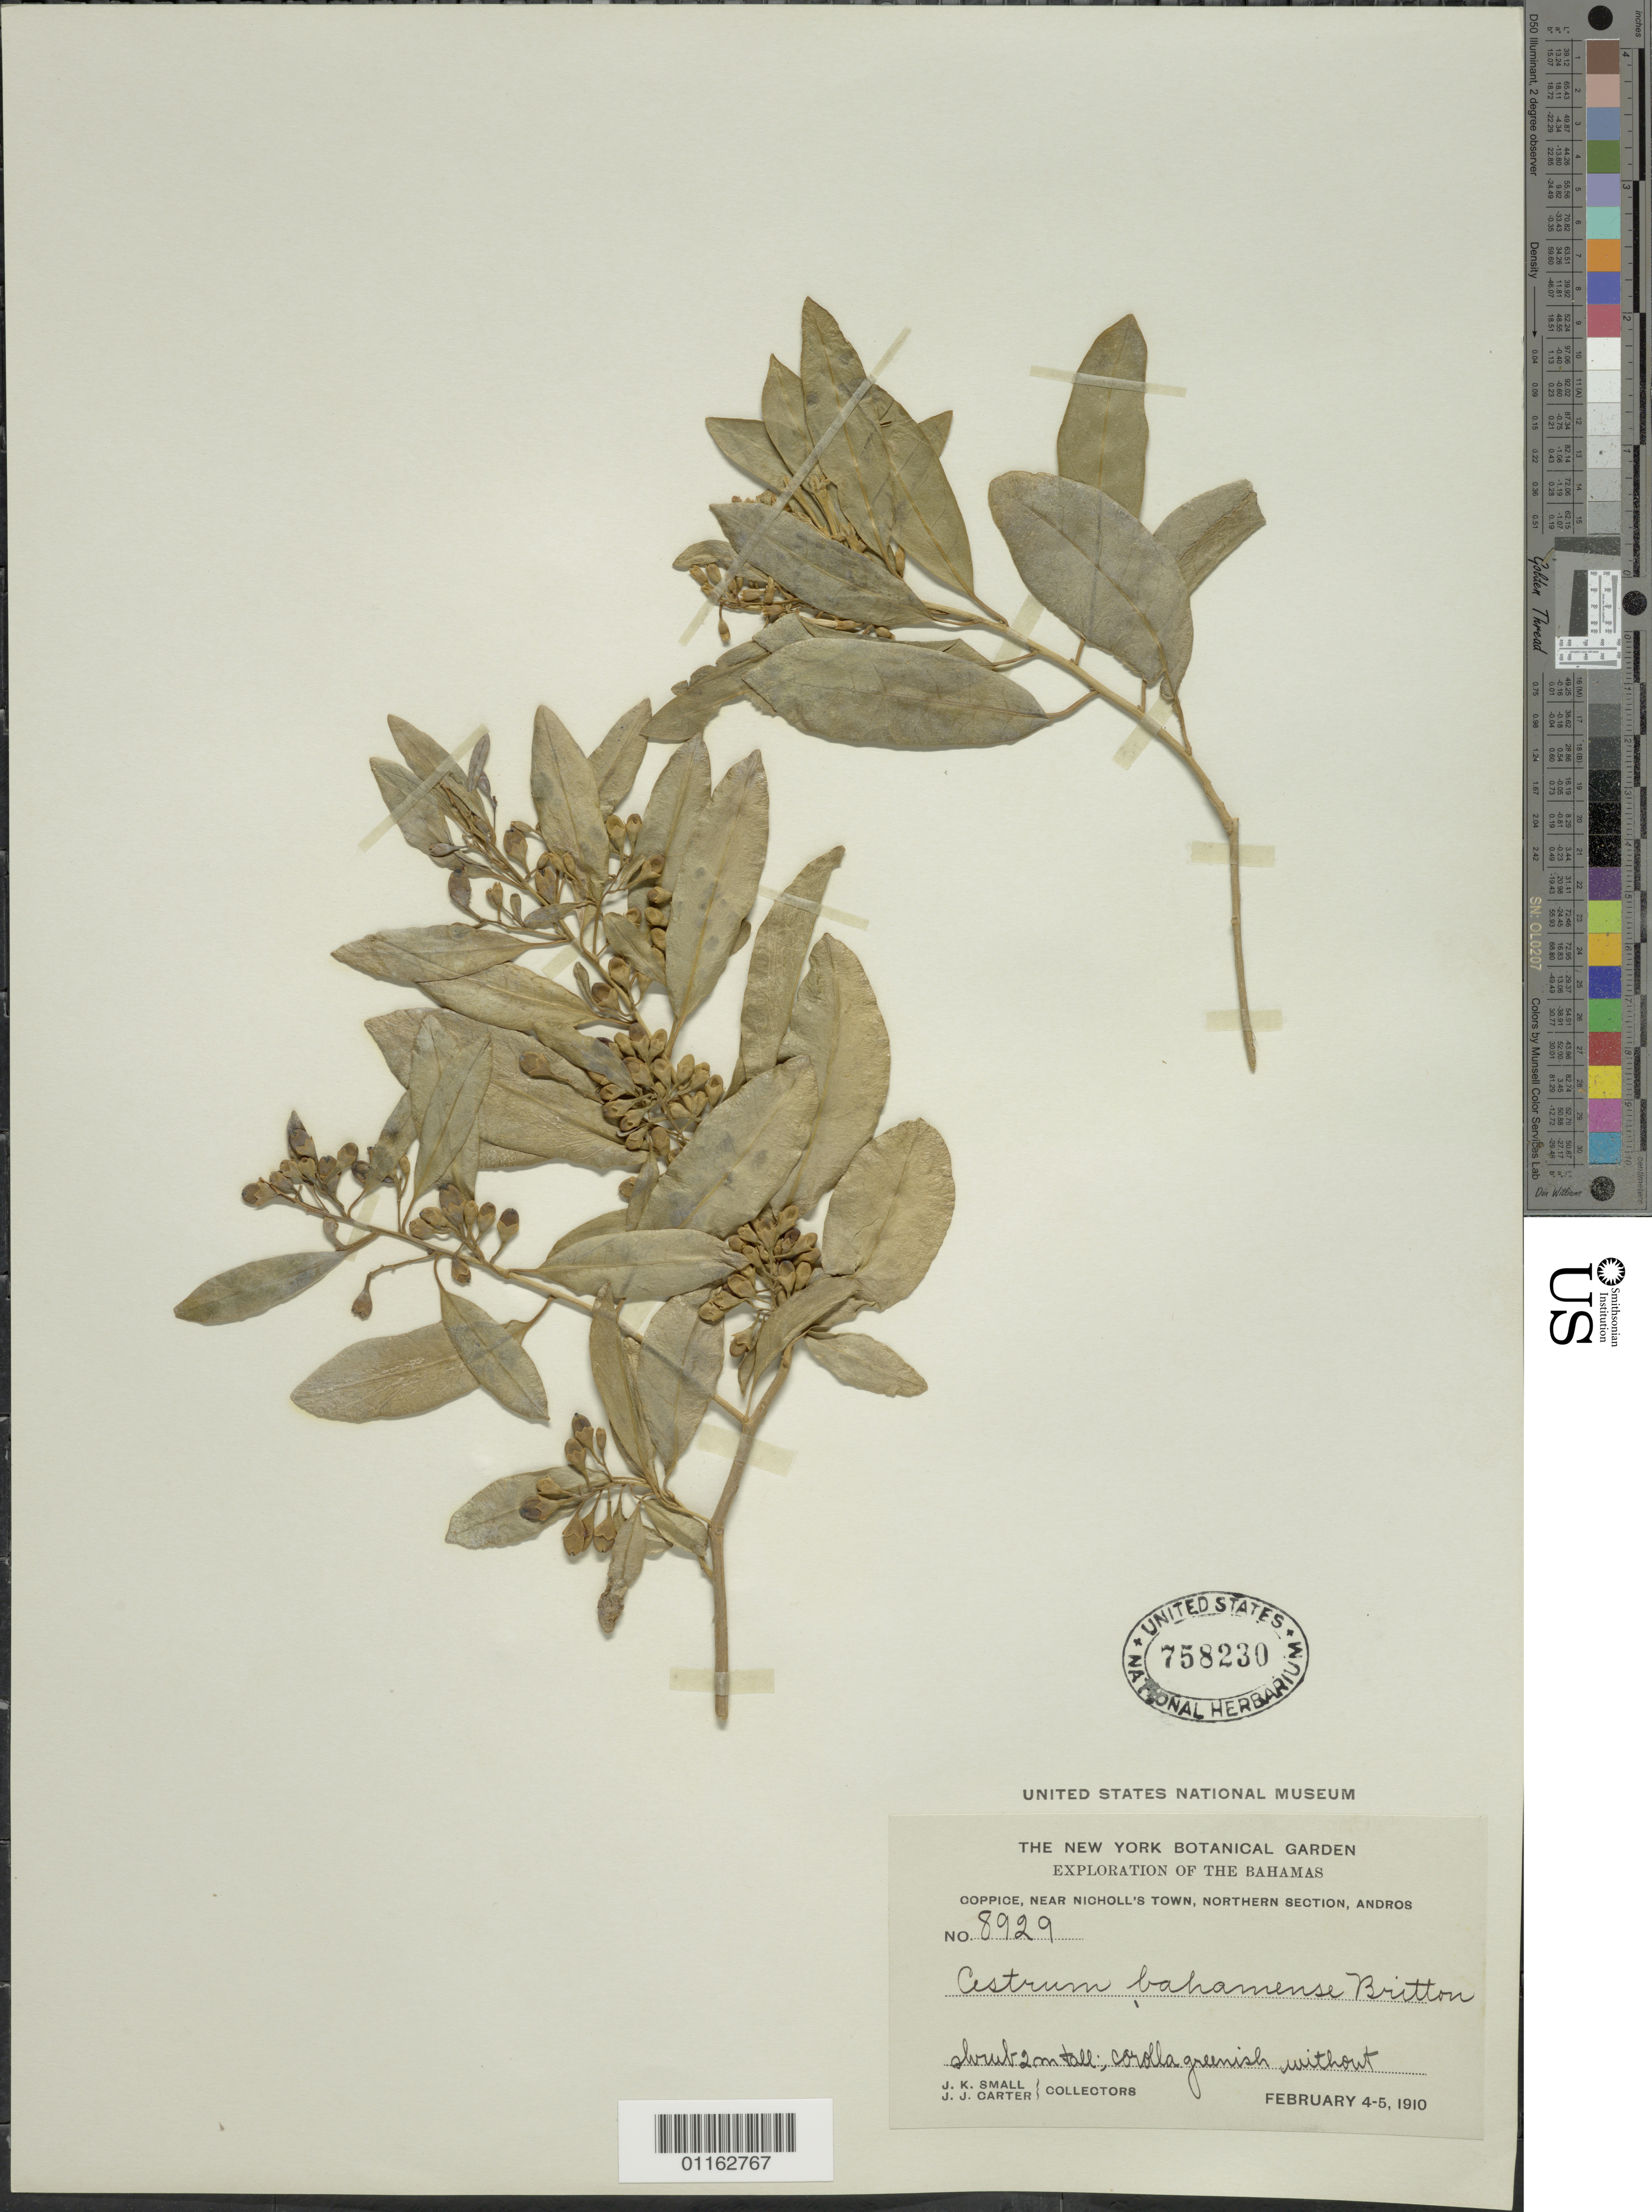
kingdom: Plantae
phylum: Tracheophyta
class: Magnoliopsida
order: Solanales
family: Solanaceae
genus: Cestrum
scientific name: Cestrum bahamense var. bahamense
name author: Britton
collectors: J. K. Small & J. J. Carter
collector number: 8929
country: Bahamas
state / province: North Andros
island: Andros I.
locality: Coppice near Nicholl's town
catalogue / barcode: US 758230